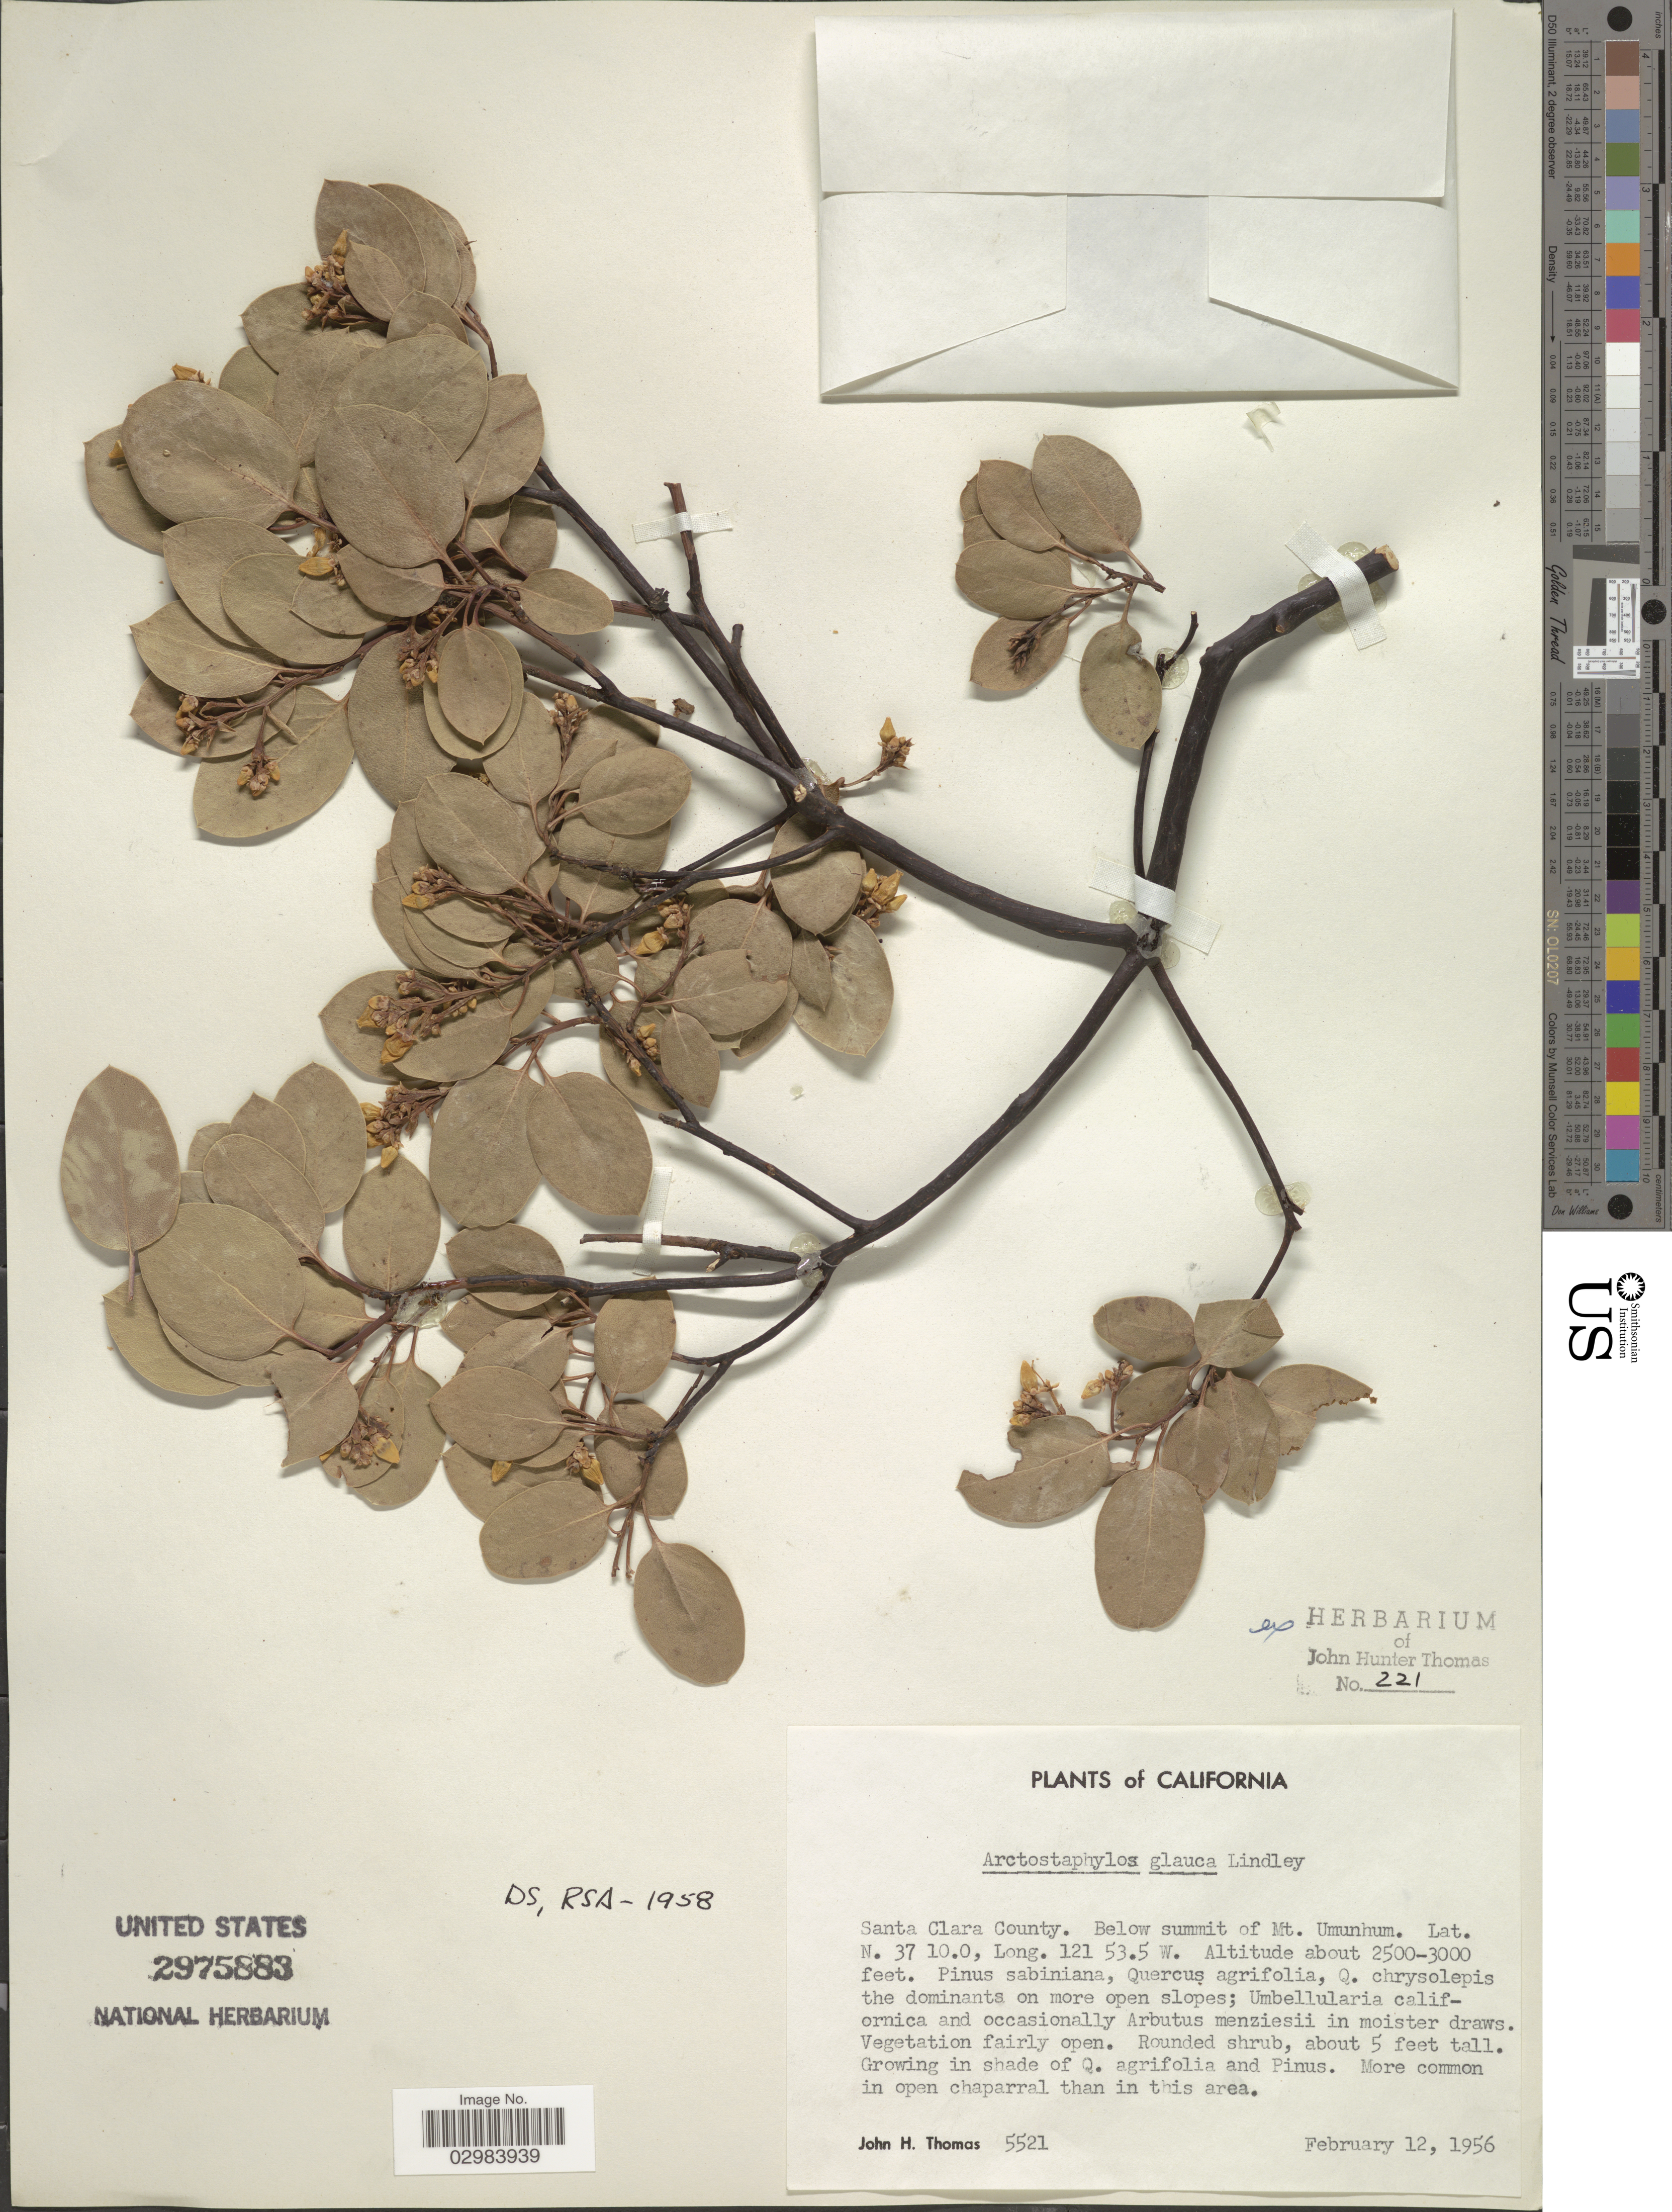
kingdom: Plantae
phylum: Tracheophyta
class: Magnoliopsida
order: Ericales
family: Ericaceae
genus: Arctostaphylos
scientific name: Arctostaphylos glauca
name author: Lindl.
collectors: J. H. Thomas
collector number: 5521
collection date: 1956-02-12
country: United States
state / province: California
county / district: Santa Clara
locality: Santa Clara County, Below summit of Mt. Umunhum.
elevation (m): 2500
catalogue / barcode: US 2975883